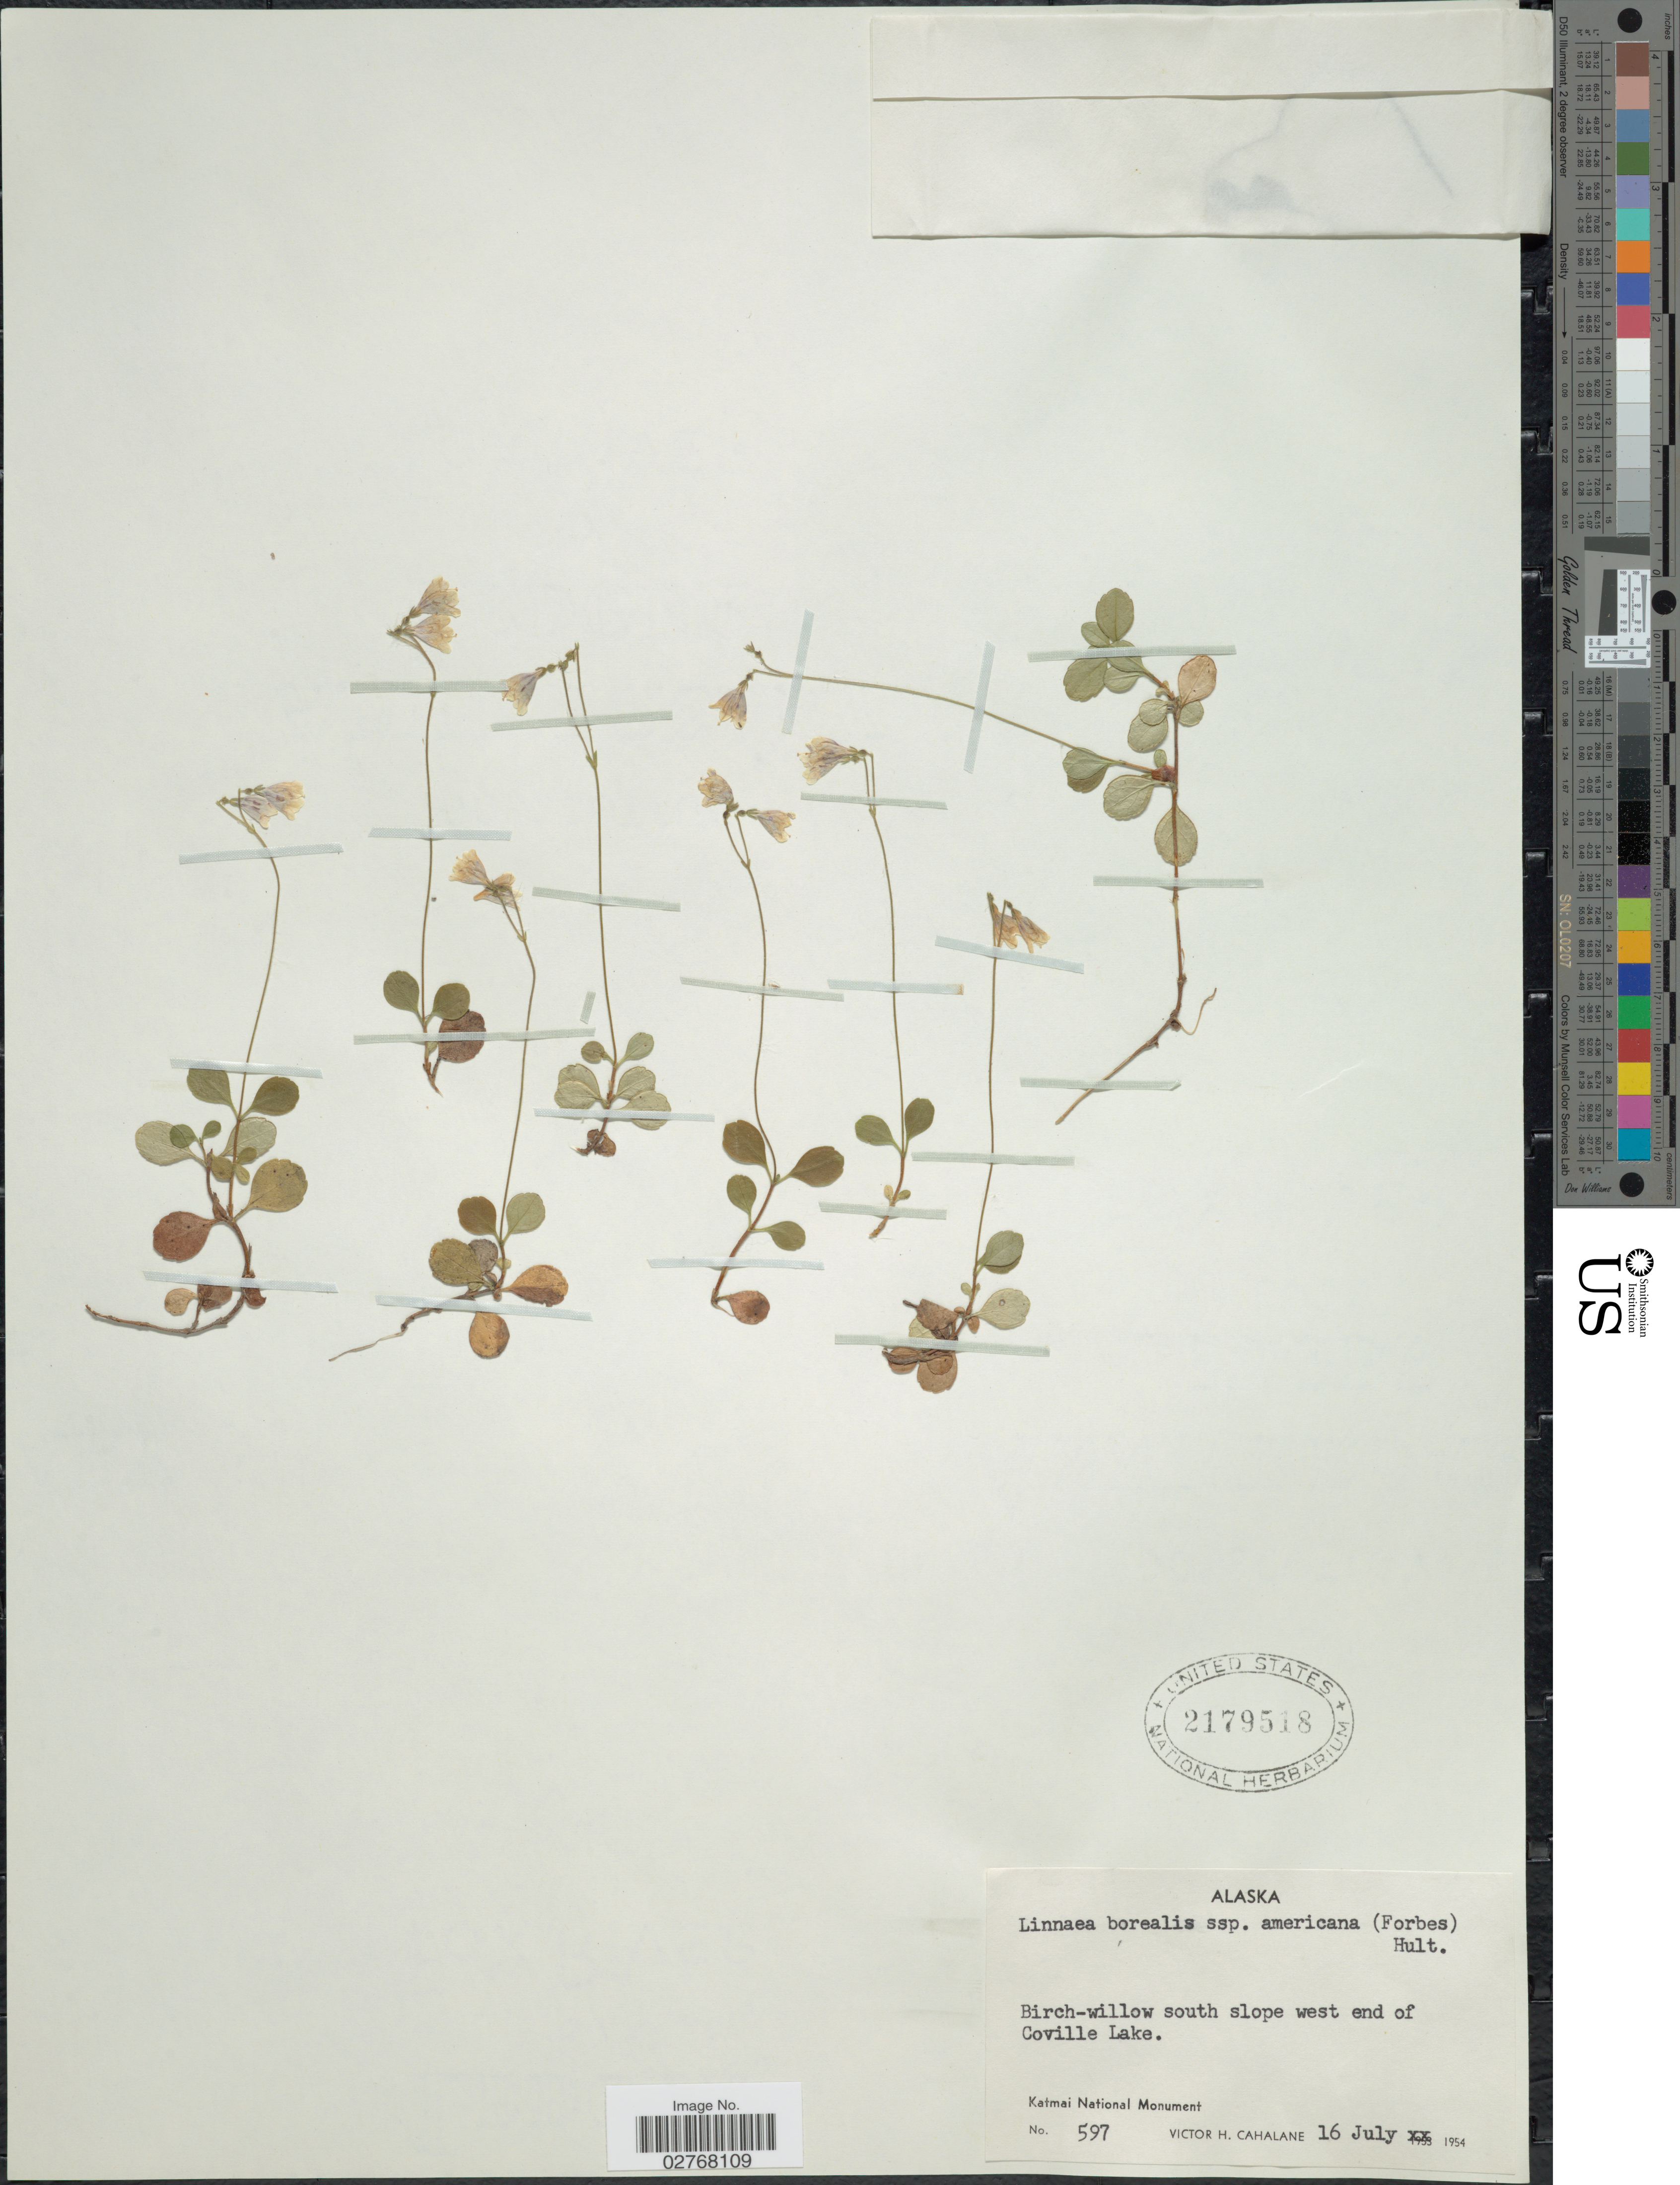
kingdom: Plantae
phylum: Tracheophyta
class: Magnoliopsida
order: Dipsacales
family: Caprifoliaceae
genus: Linnaea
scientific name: Linnaea borealis var. americana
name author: (J. Forbes) Rehder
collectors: V. Cahalane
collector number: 597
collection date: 1954-07-16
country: United States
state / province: Alaska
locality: Birch-willow south slope west end of Coville Lake, Katmai National Monument.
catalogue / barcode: US 2179518